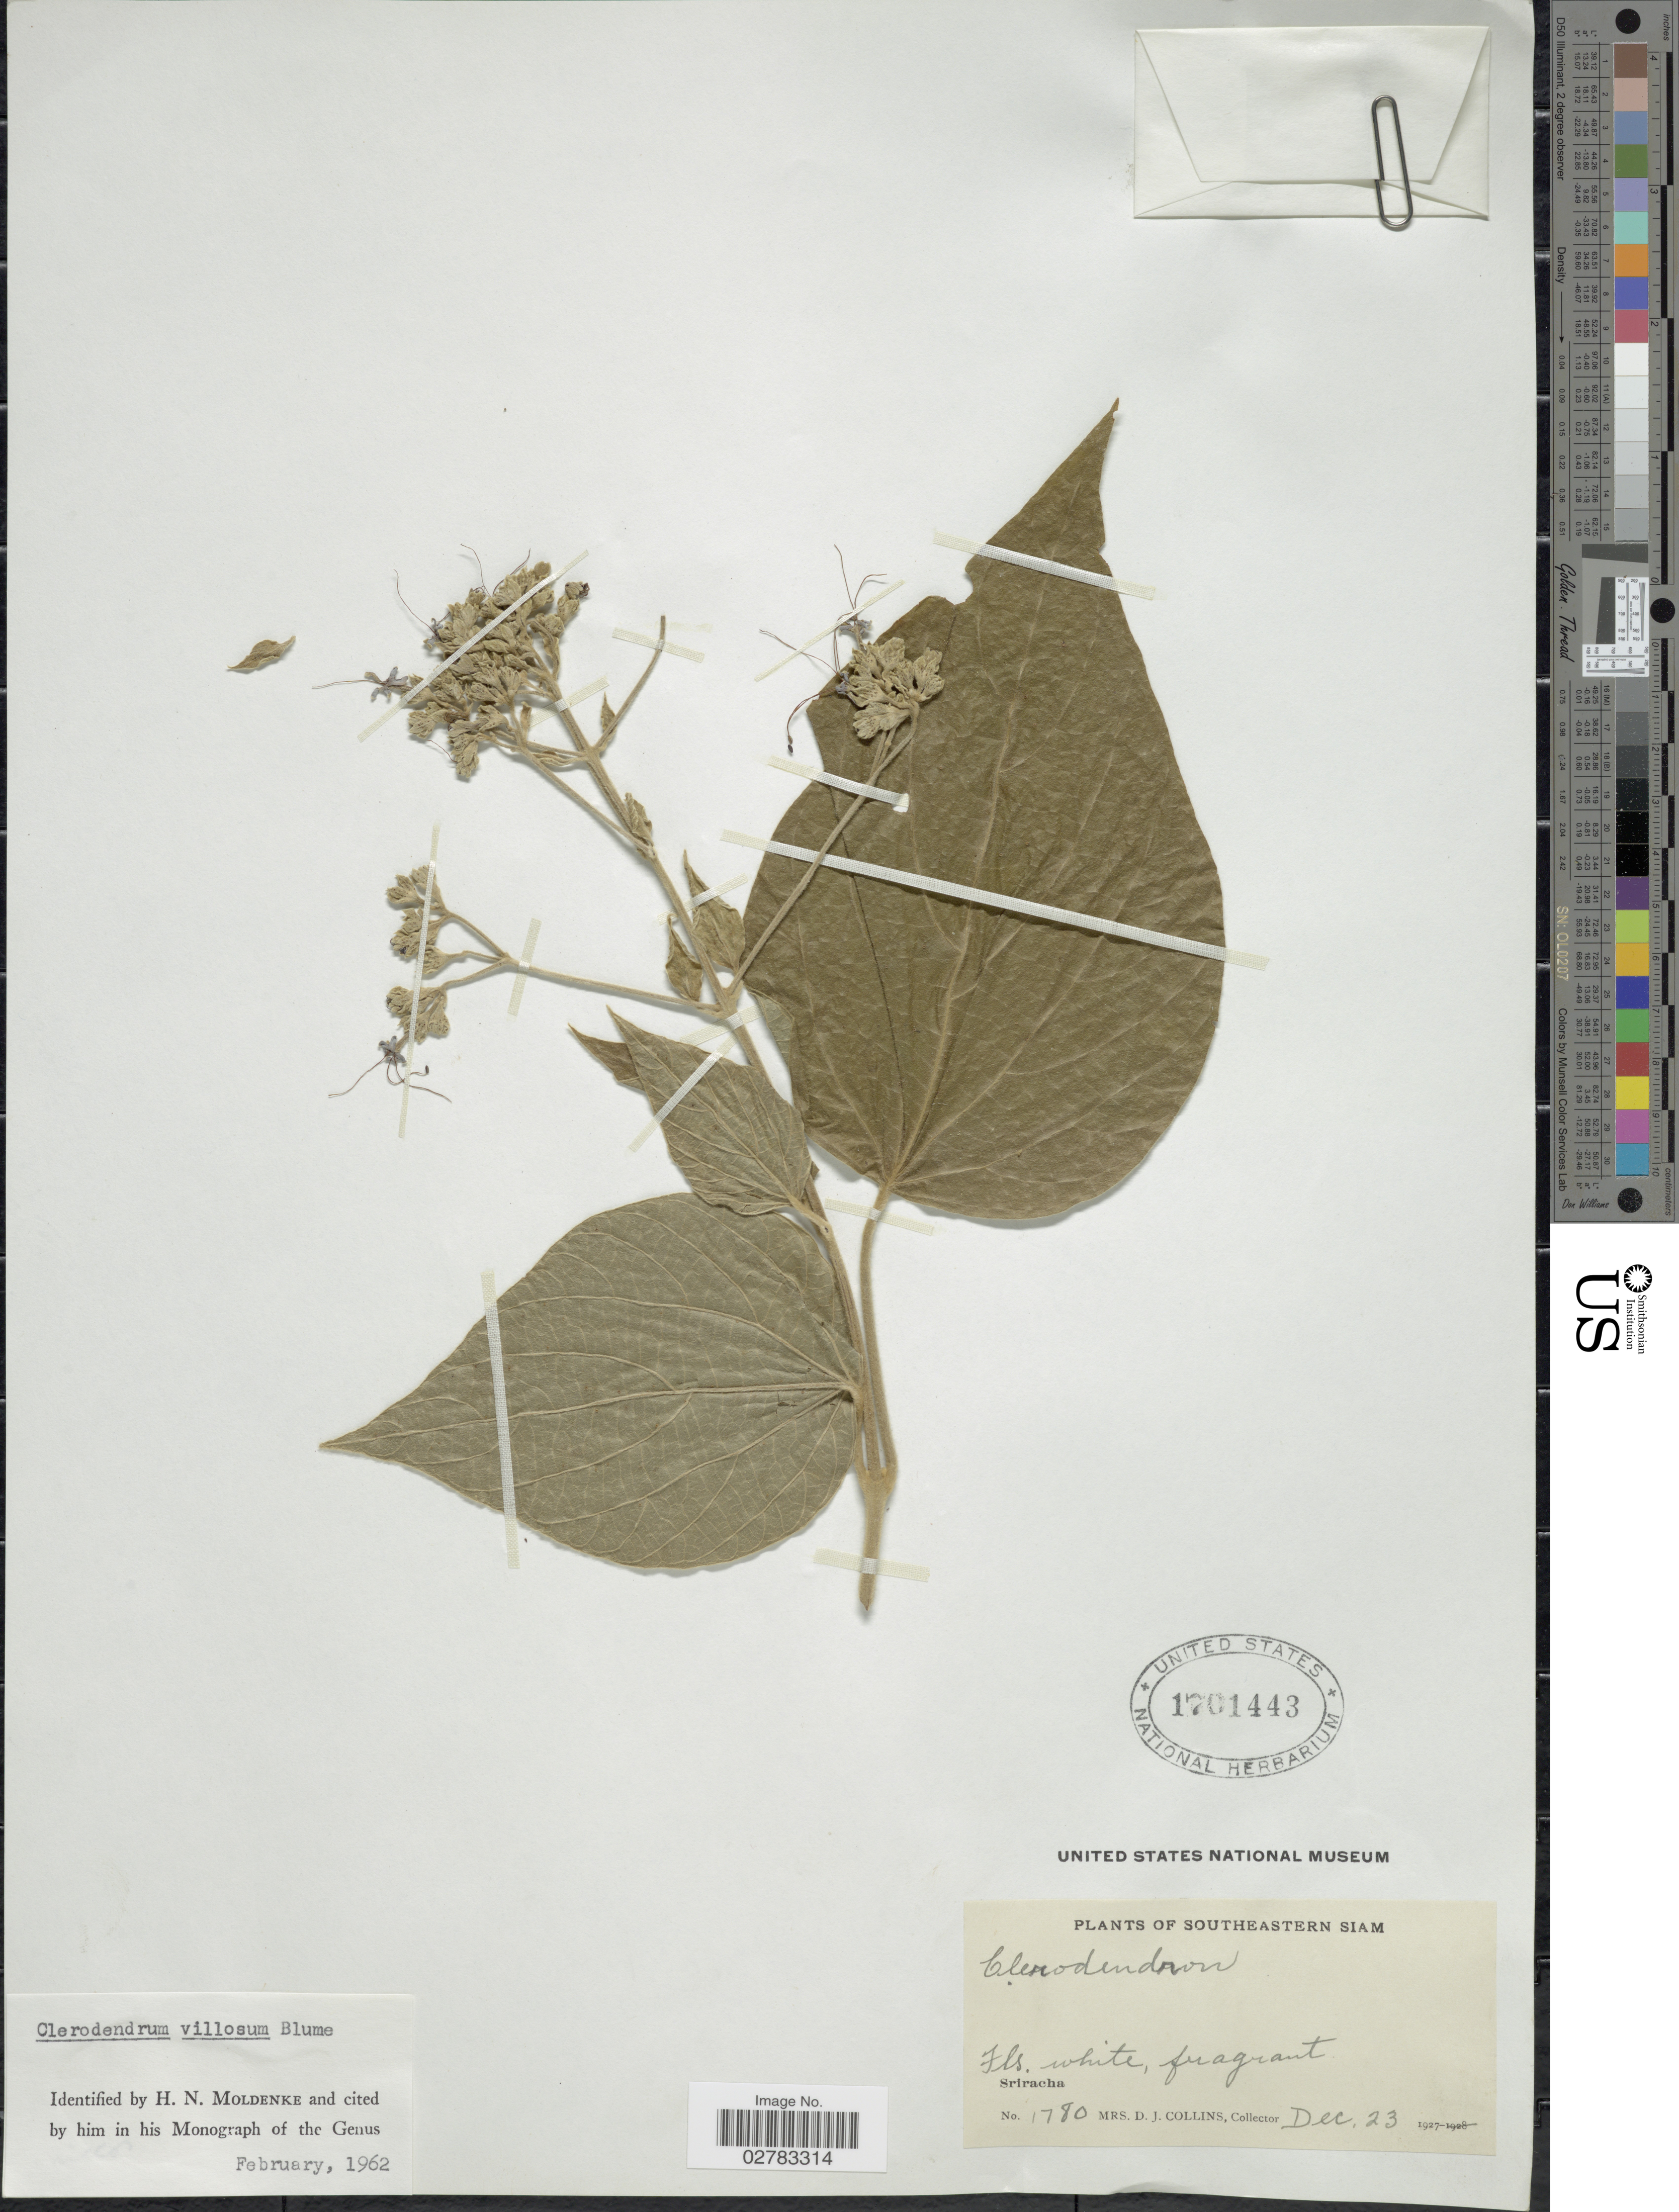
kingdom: Plantae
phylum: Tracheophyta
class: Magnoliopsida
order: Lamiales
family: Lamiaceae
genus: Clerodendrum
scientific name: Clerodendrum villosum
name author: Blume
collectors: Mrs. D. J. Collins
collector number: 1780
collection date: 1927-12-23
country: Thailand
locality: Southeastern Siam, Sriracha.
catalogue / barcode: US 1701443